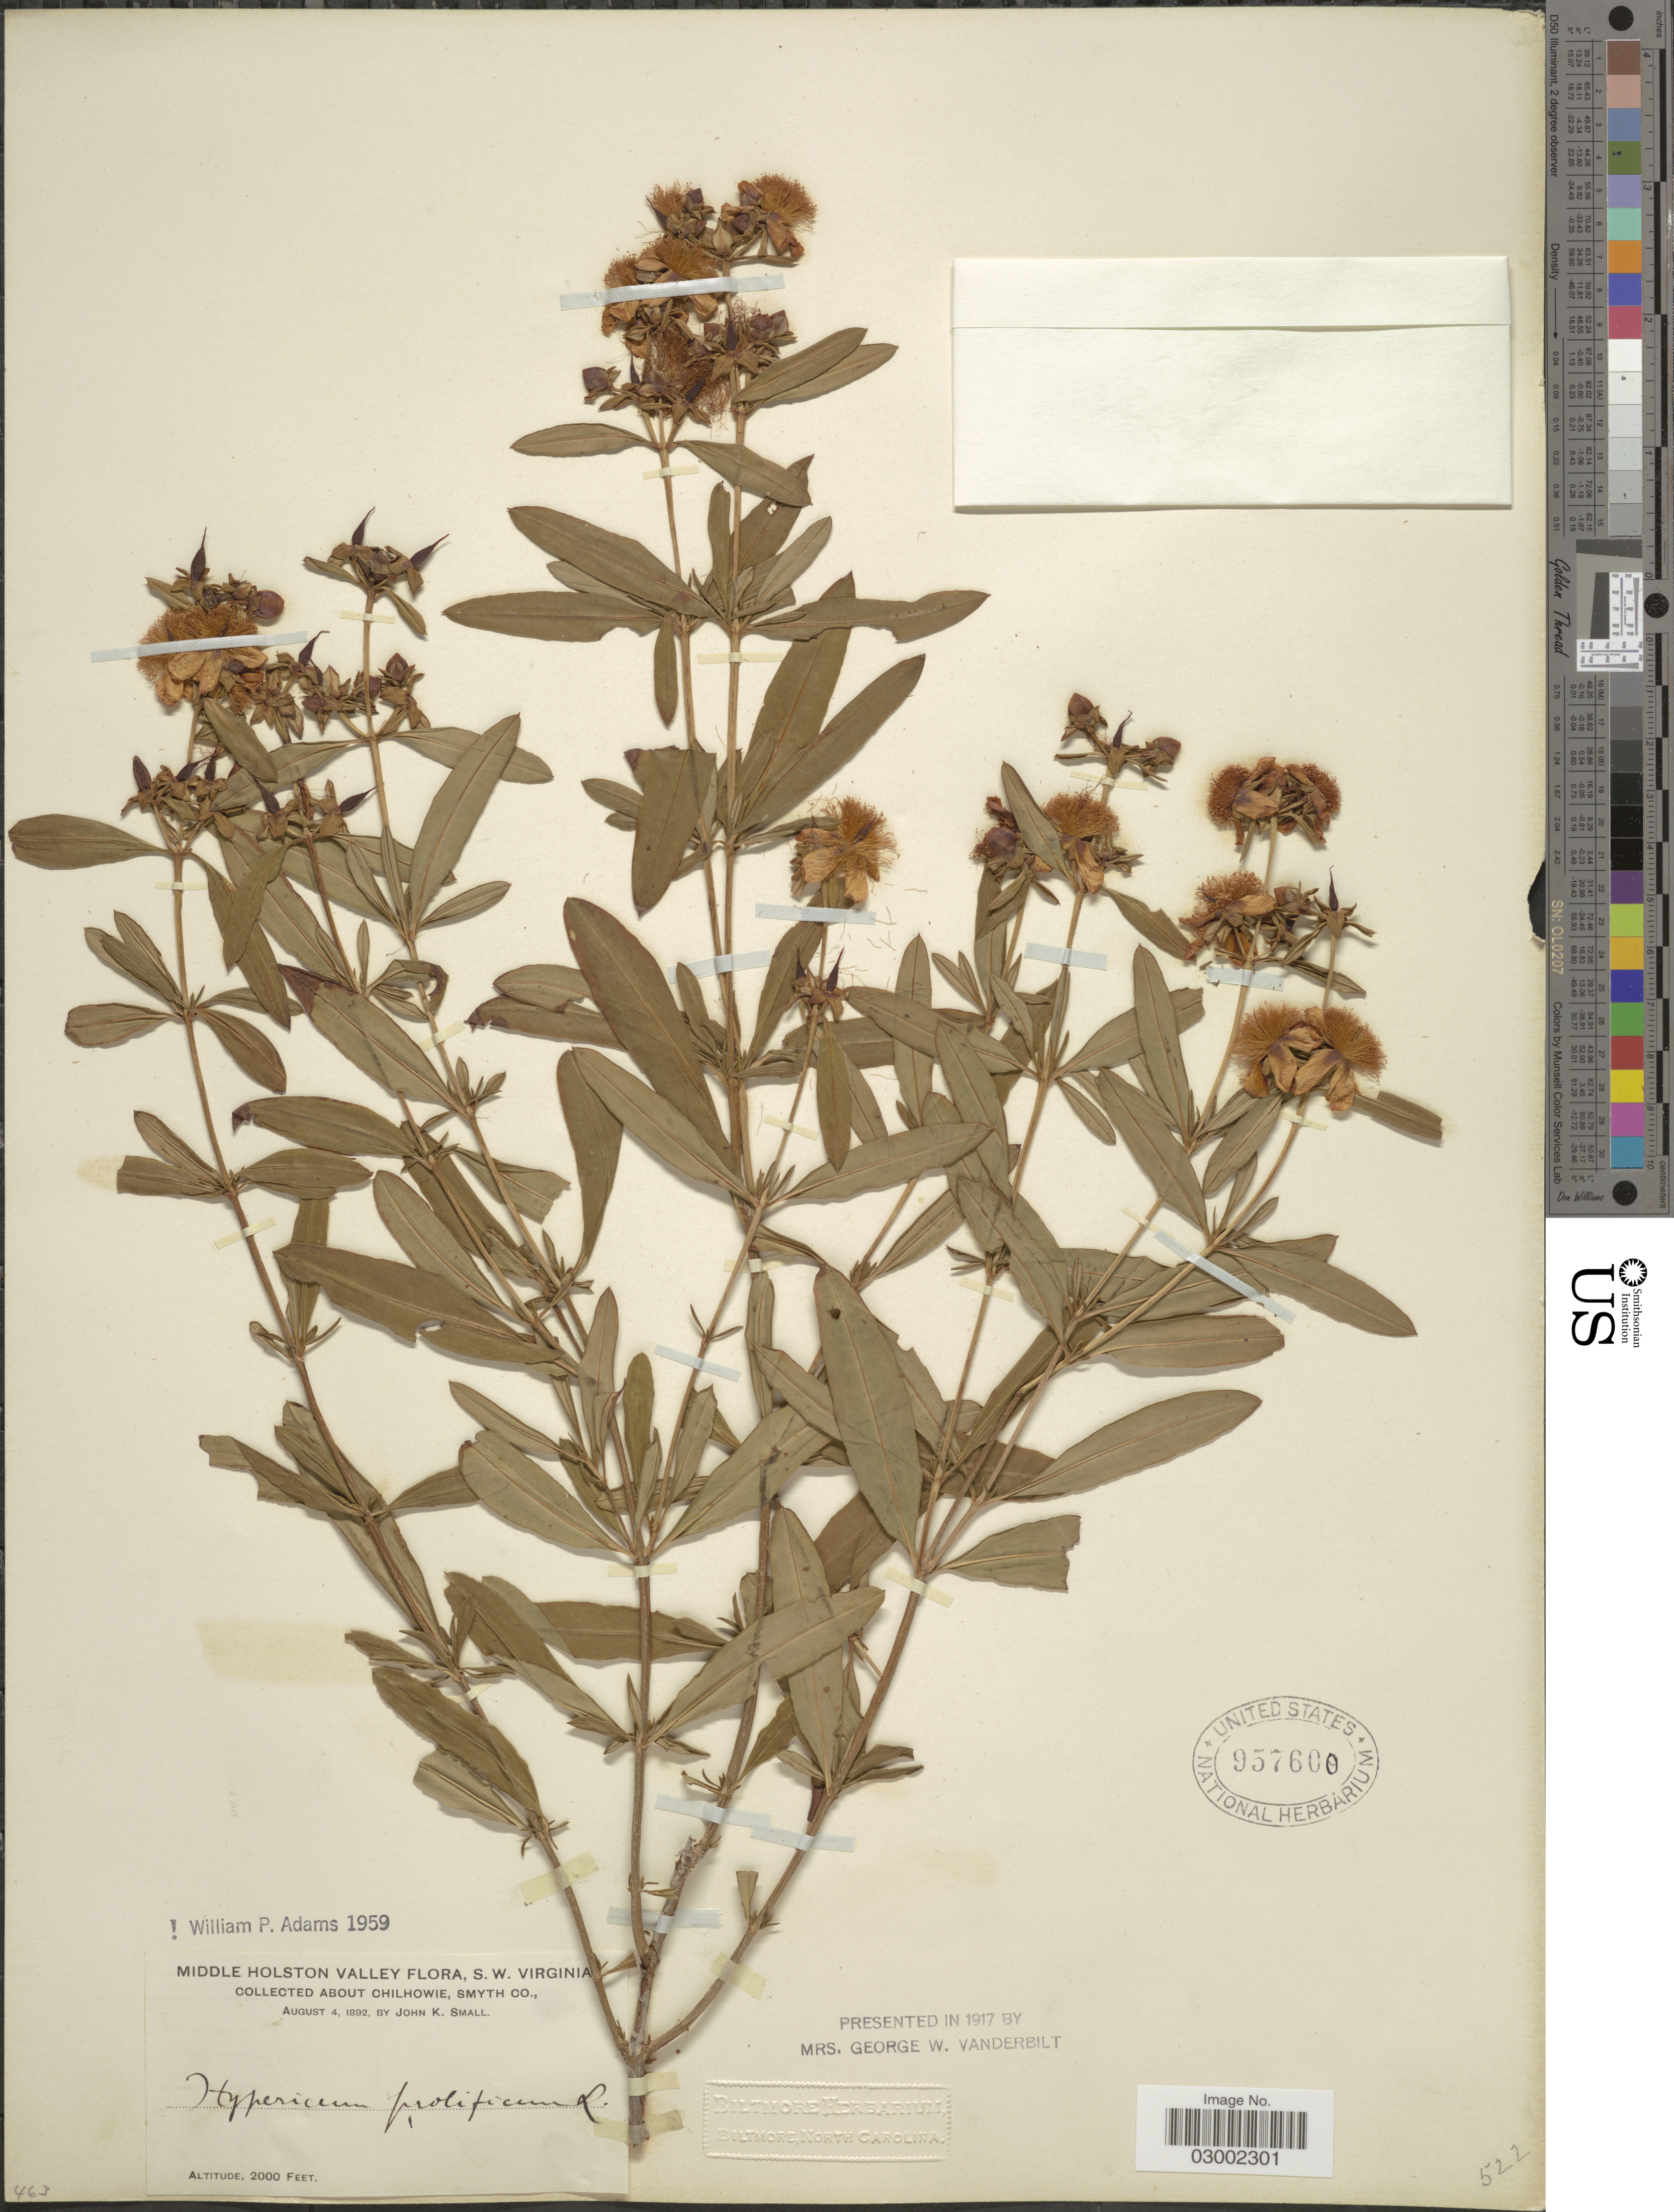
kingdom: Plantae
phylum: Tracheophyta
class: Magnoliopsida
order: Malpighiales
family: Hypericaceae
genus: Hypericum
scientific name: Hypericum prolificum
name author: L.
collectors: J. K. Small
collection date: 1892-08-04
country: United States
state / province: Virginia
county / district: Smyth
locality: Middle Holston Valley, S. W. Virginia. About Chilhowie, Smyth Co.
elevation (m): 610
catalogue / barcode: US 957600